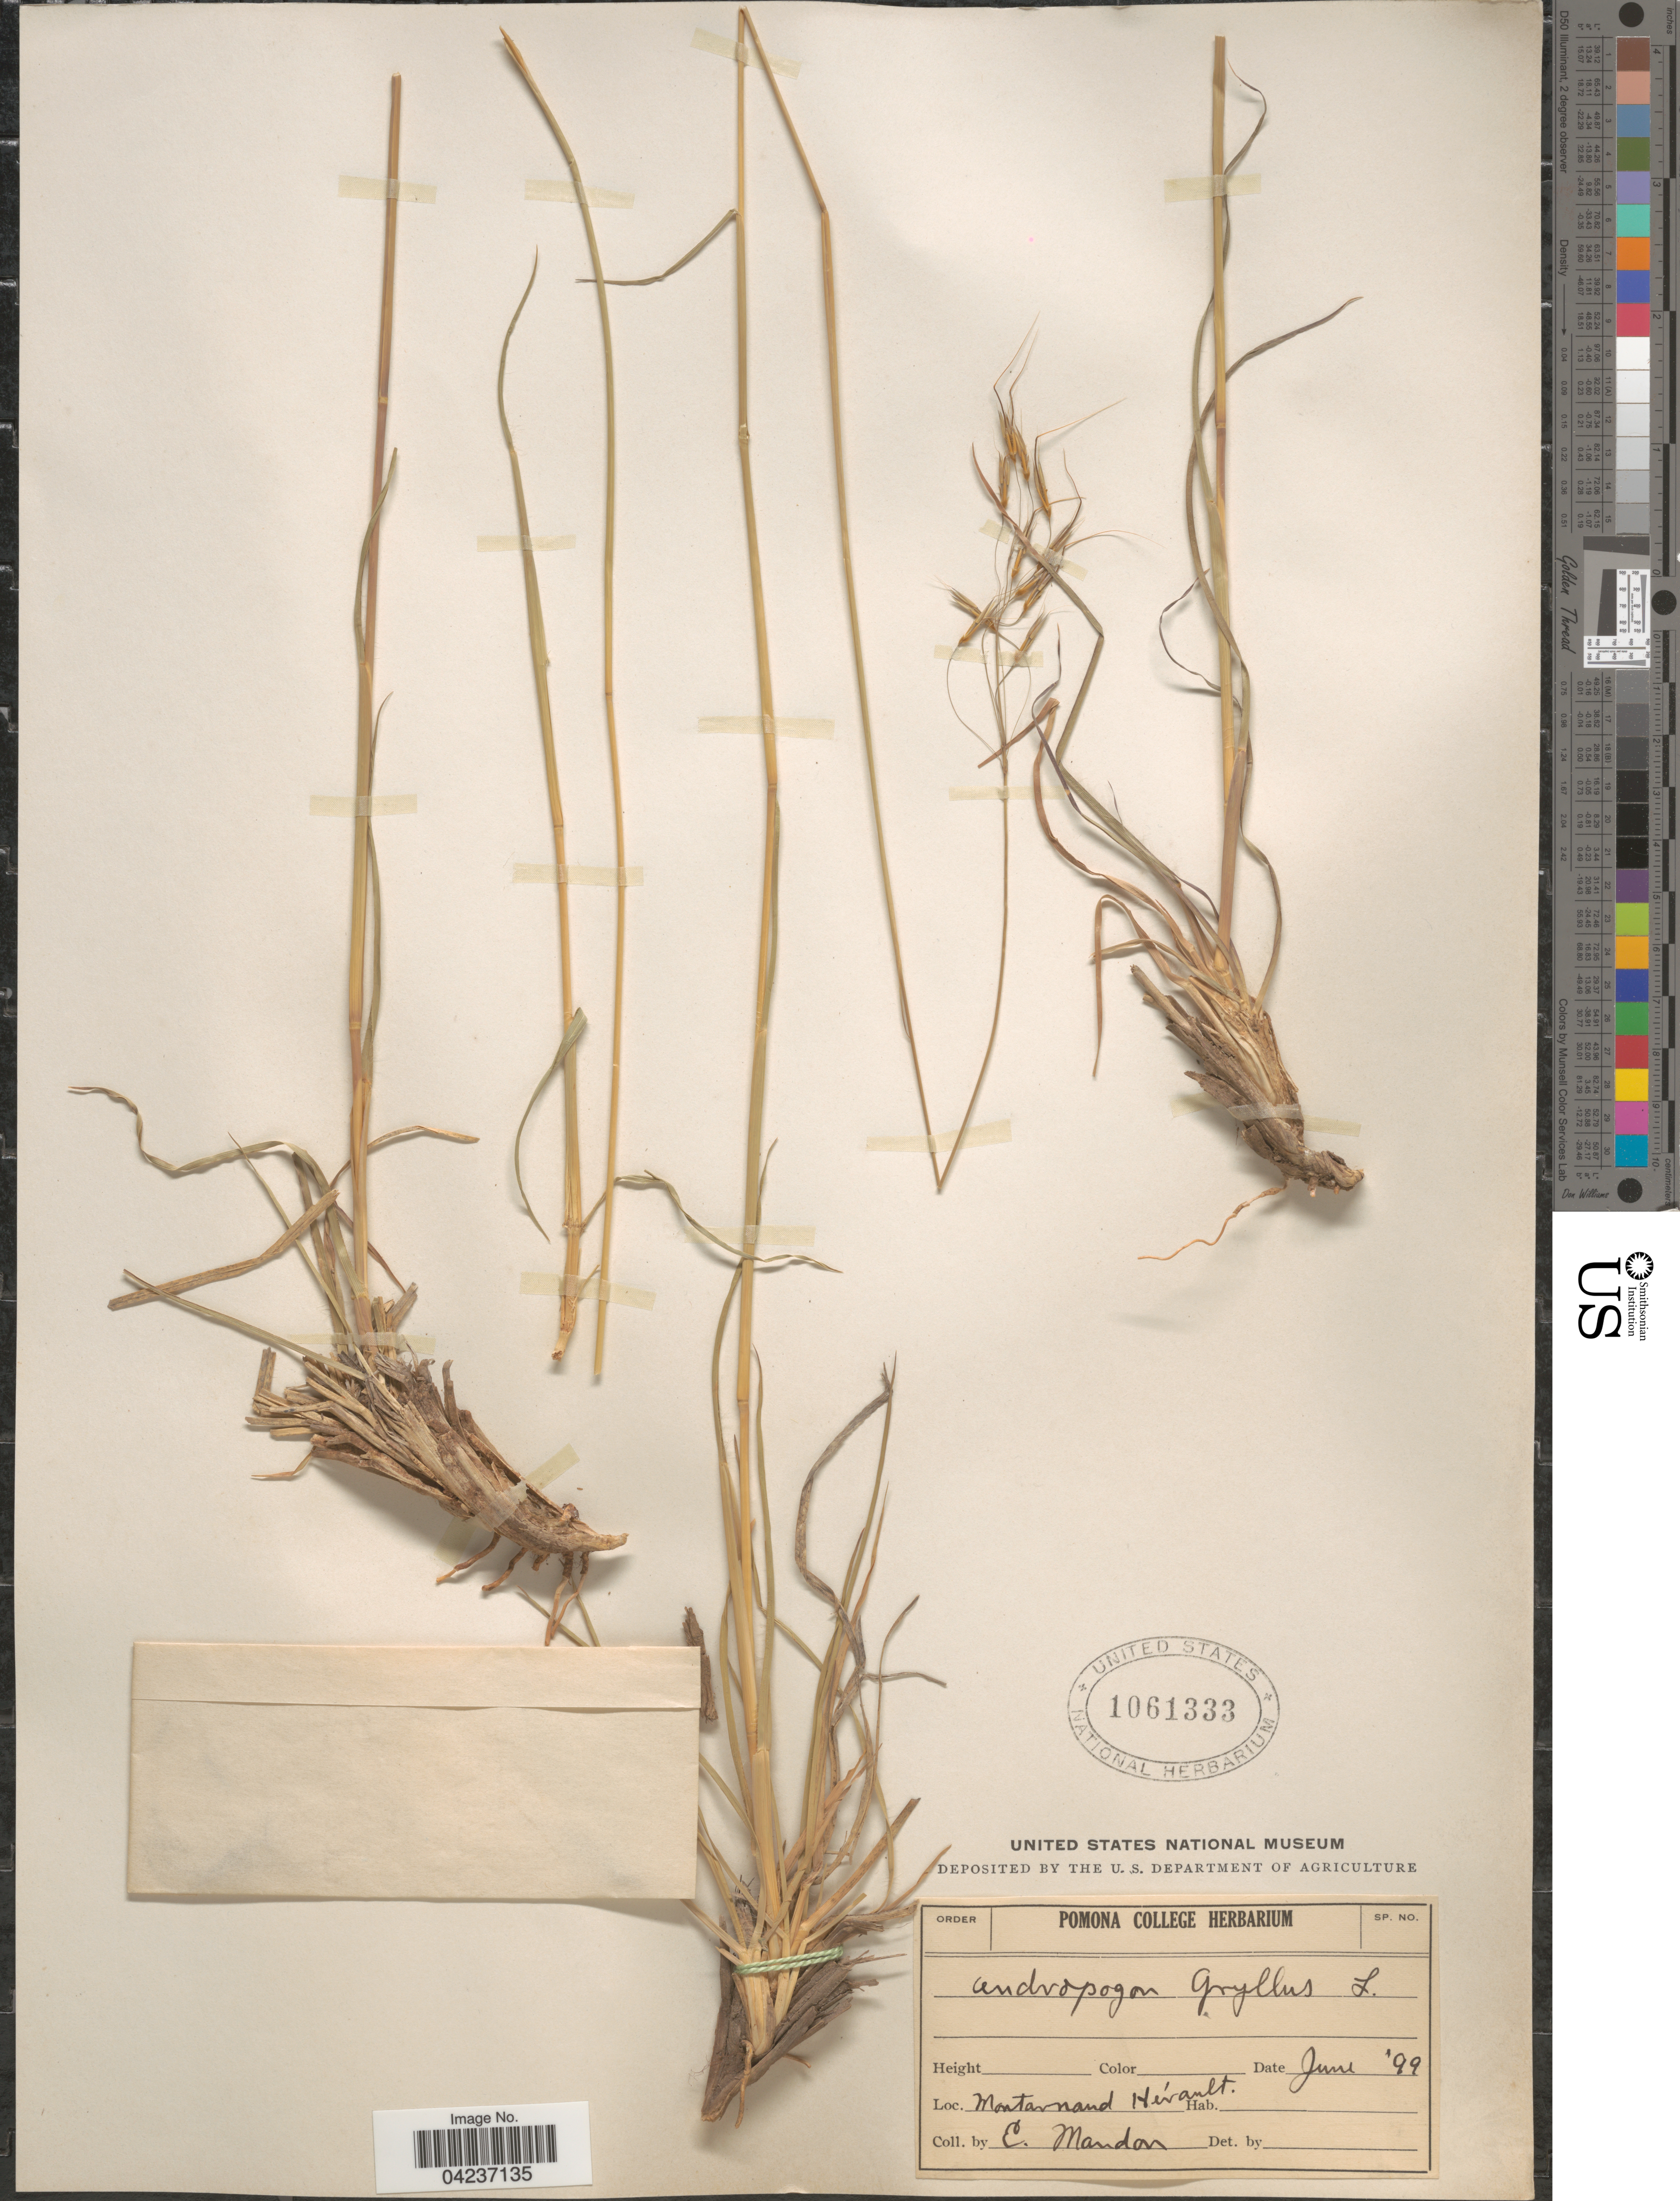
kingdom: Plantae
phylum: Tracheophyta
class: Liliopsida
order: Poales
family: Poaceae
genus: Chrysopogon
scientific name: Chrysopogon gryllus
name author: (L.) Trin.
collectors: E. Mandon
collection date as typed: Transcribed d/m/y: /6/99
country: France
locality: Montarnaud Hérault.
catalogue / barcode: US 1061333